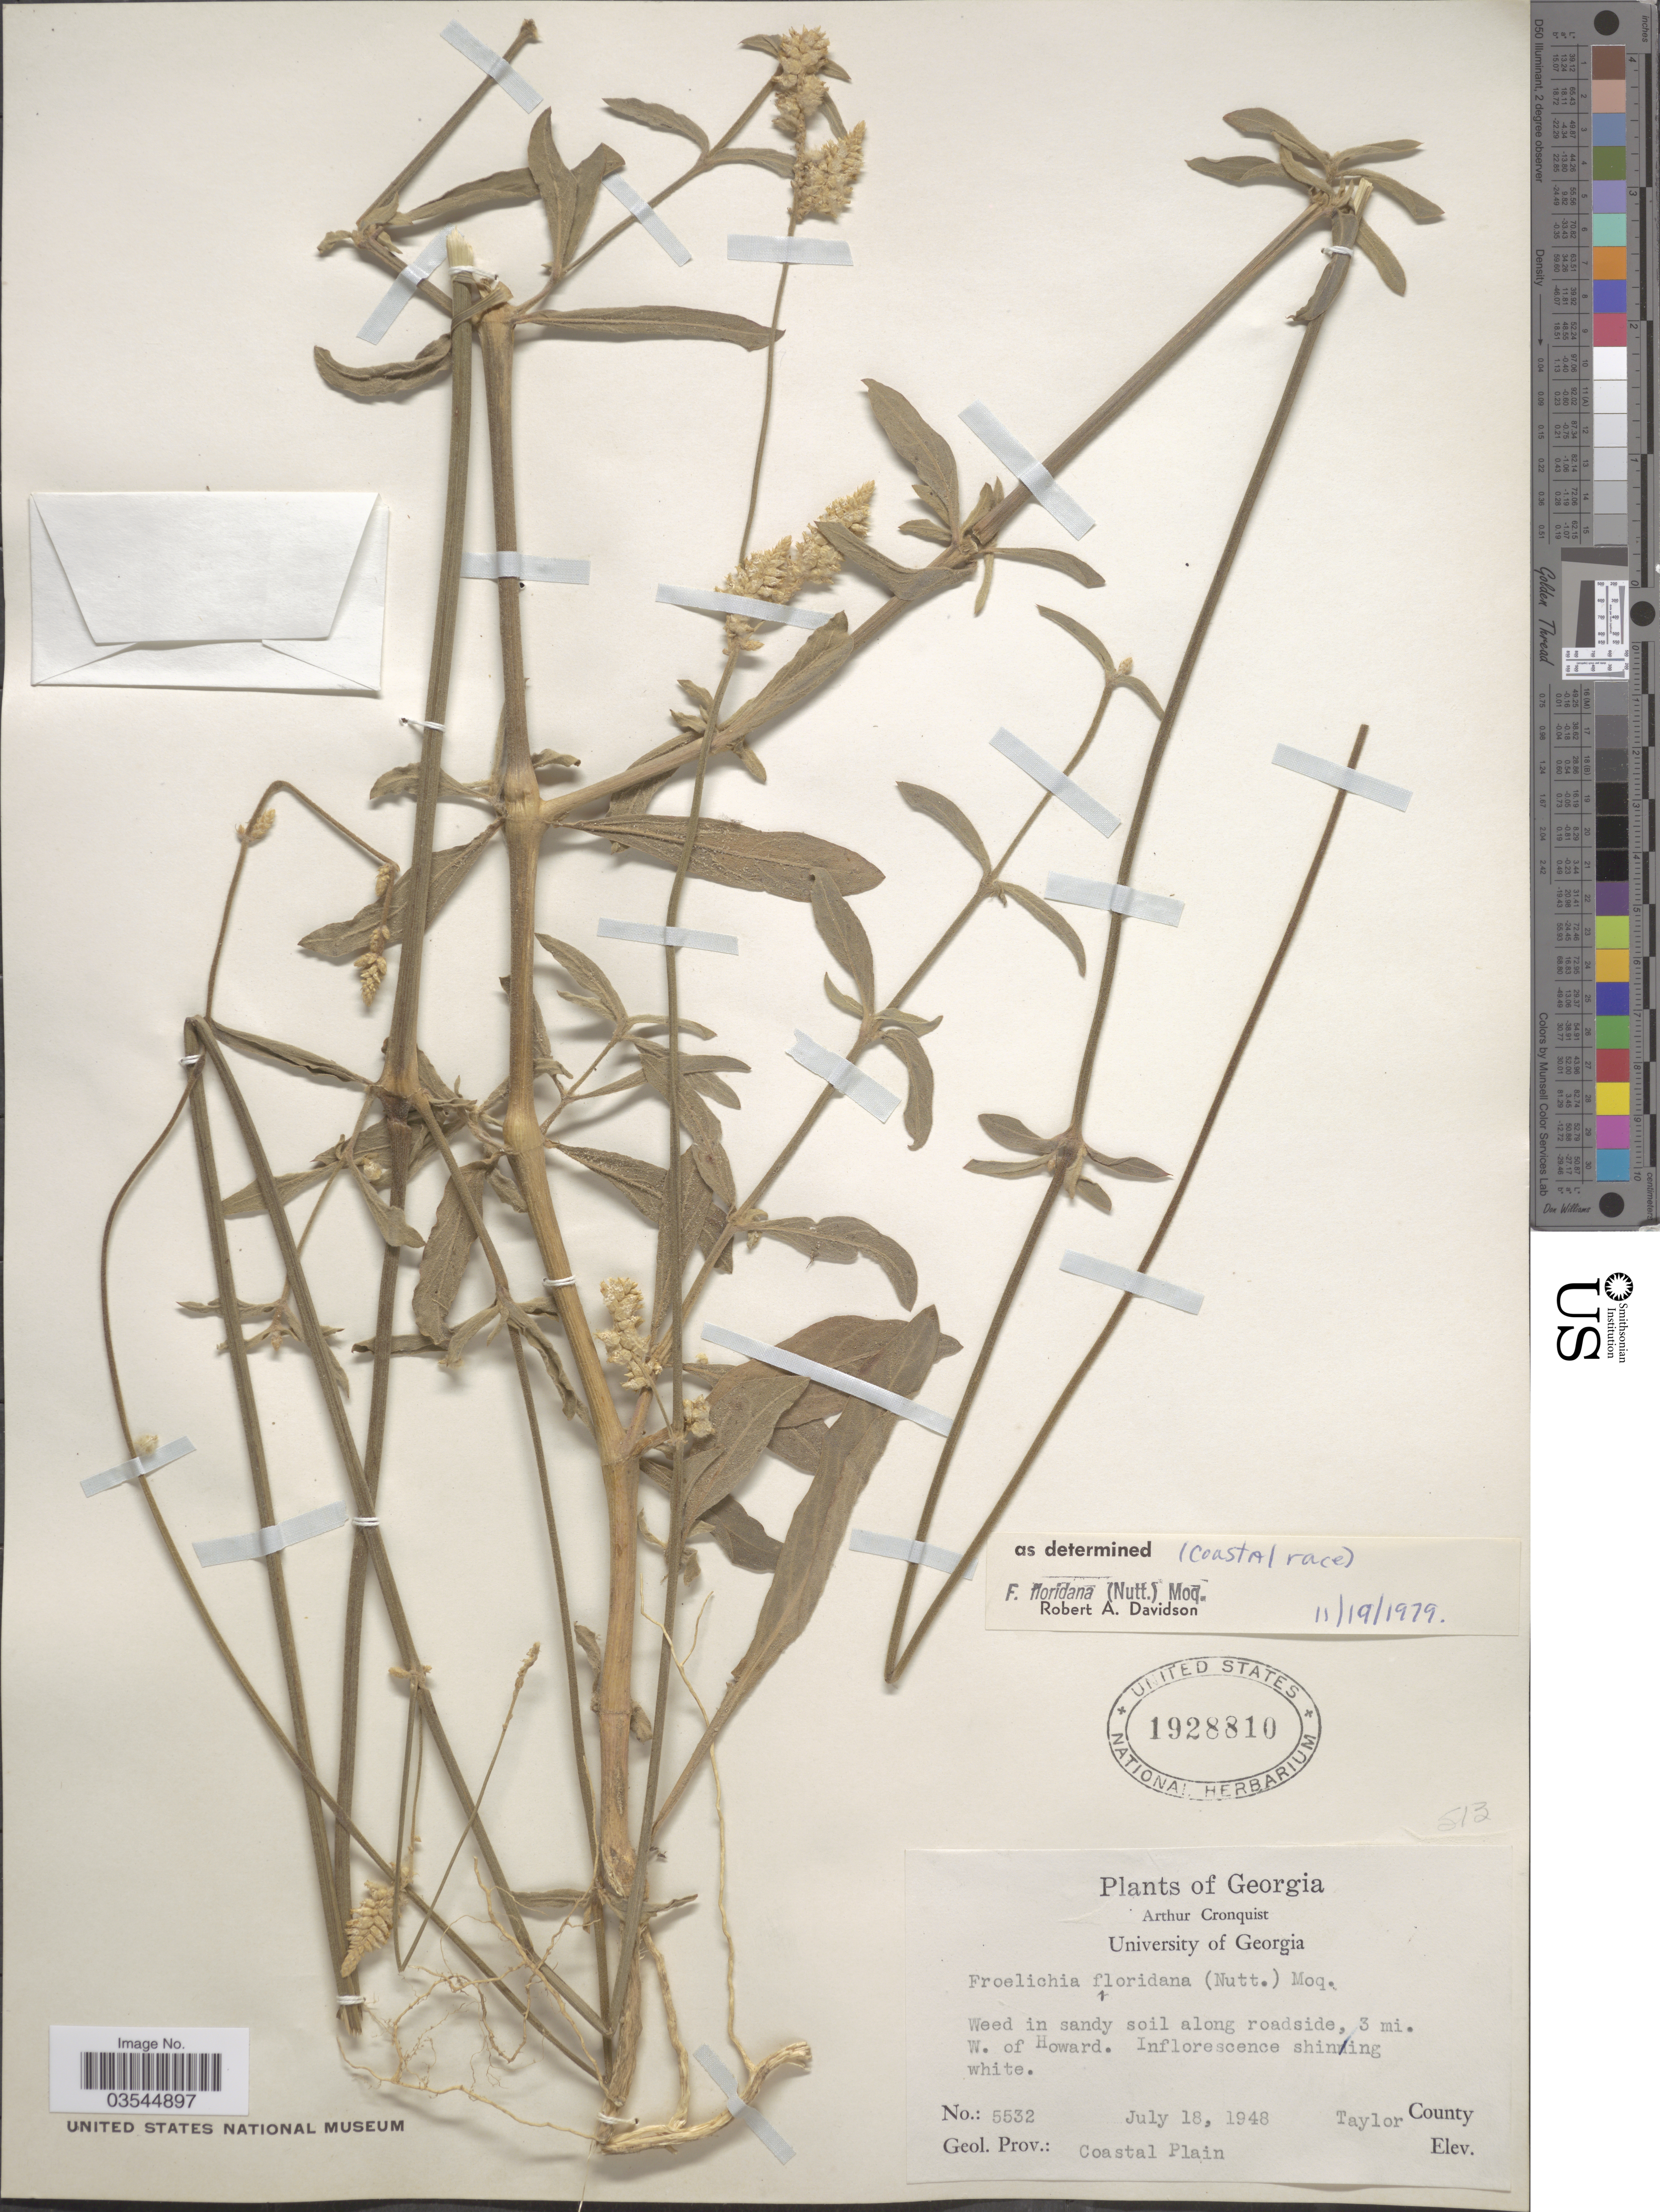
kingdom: Plantae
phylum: Tracheophyta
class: Magnoliopsida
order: Caryophyllales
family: Amaranthaceae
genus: Froelichia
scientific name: Froelichia floridana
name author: (Nutt.) Moq.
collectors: A. J. Cronquist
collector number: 5532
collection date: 1948-07-18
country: United States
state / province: Georgia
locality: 3 mi. W. of Howard. Taylor County. Geol. Prov.: Coastal Plain.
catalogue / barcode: US 1928810